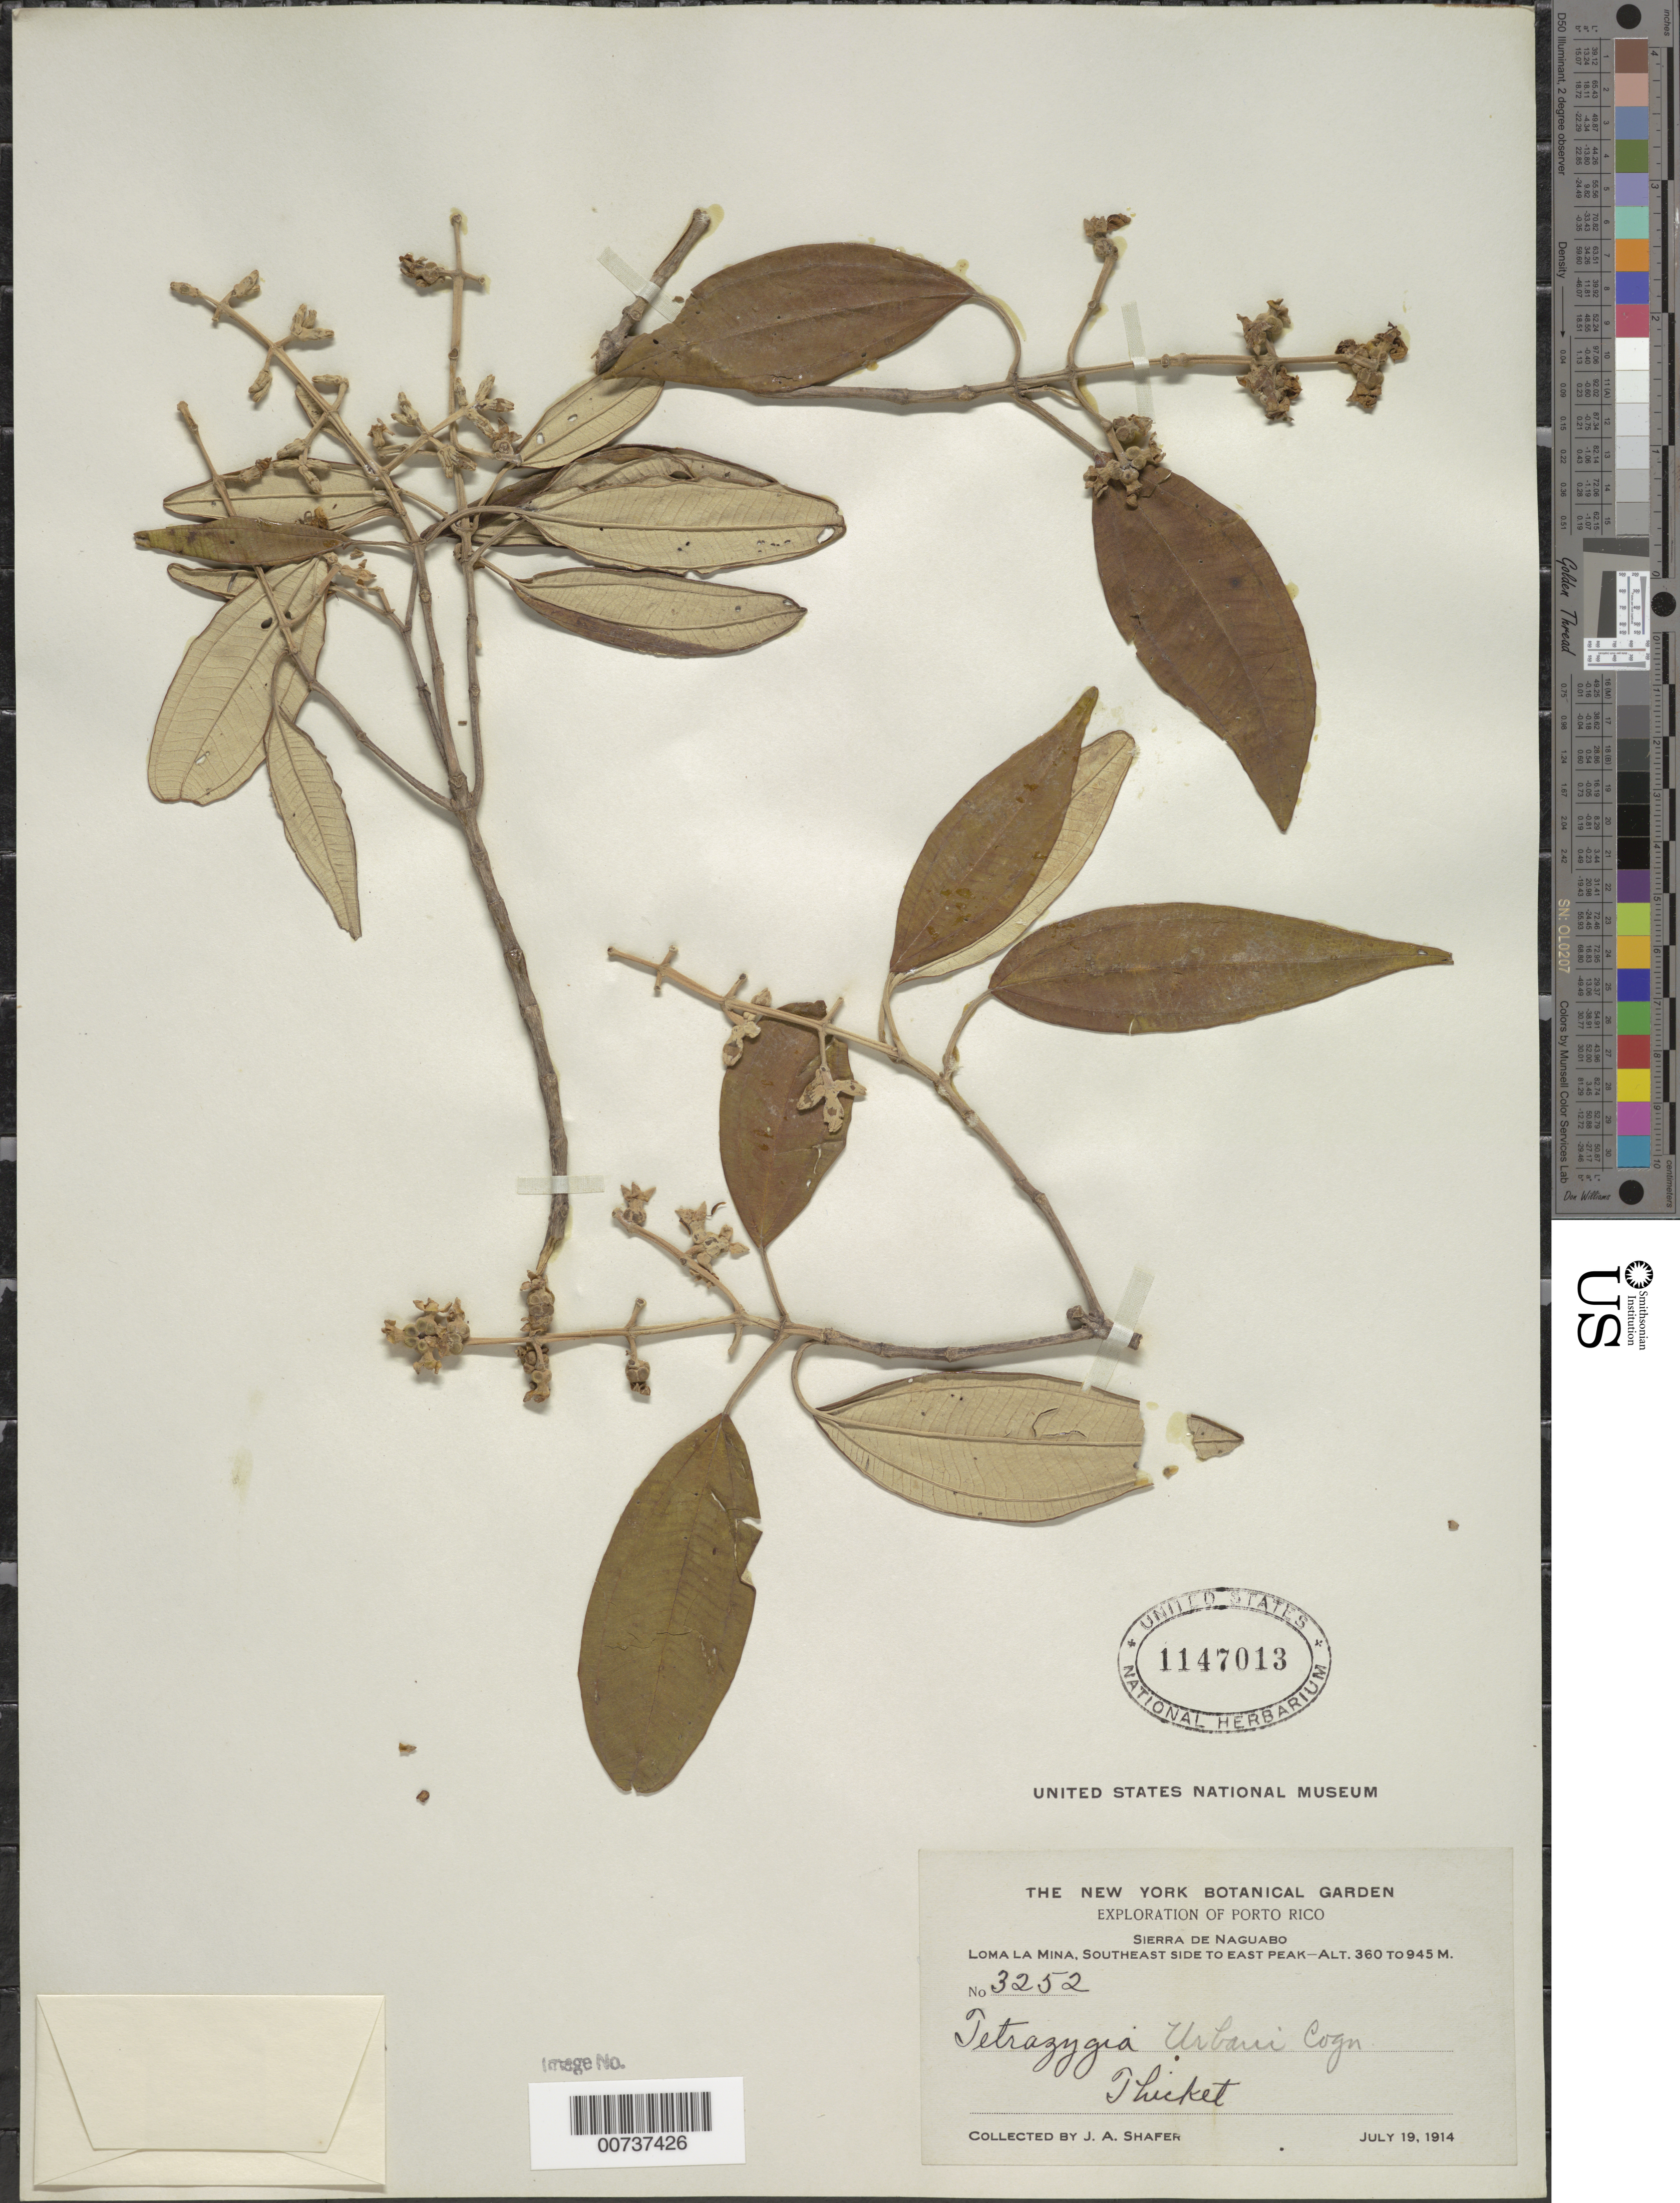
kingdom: Plantae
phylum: Tracheophyta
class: Magnoliopsida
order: Myrtales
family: Melastomataceae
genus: Tetrazygia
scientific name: Tetrazygia urbanii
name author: Cogn.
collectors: J. A. Shafer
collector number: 3252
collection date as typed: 19 Jul 1914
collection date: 1914-07-19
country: Puerto Rico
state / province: Naguabo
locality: Sierra de Naguabo, Loma La Mina, southeast side to east peak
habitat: Thicket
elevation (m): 360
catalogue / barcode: US 1147013